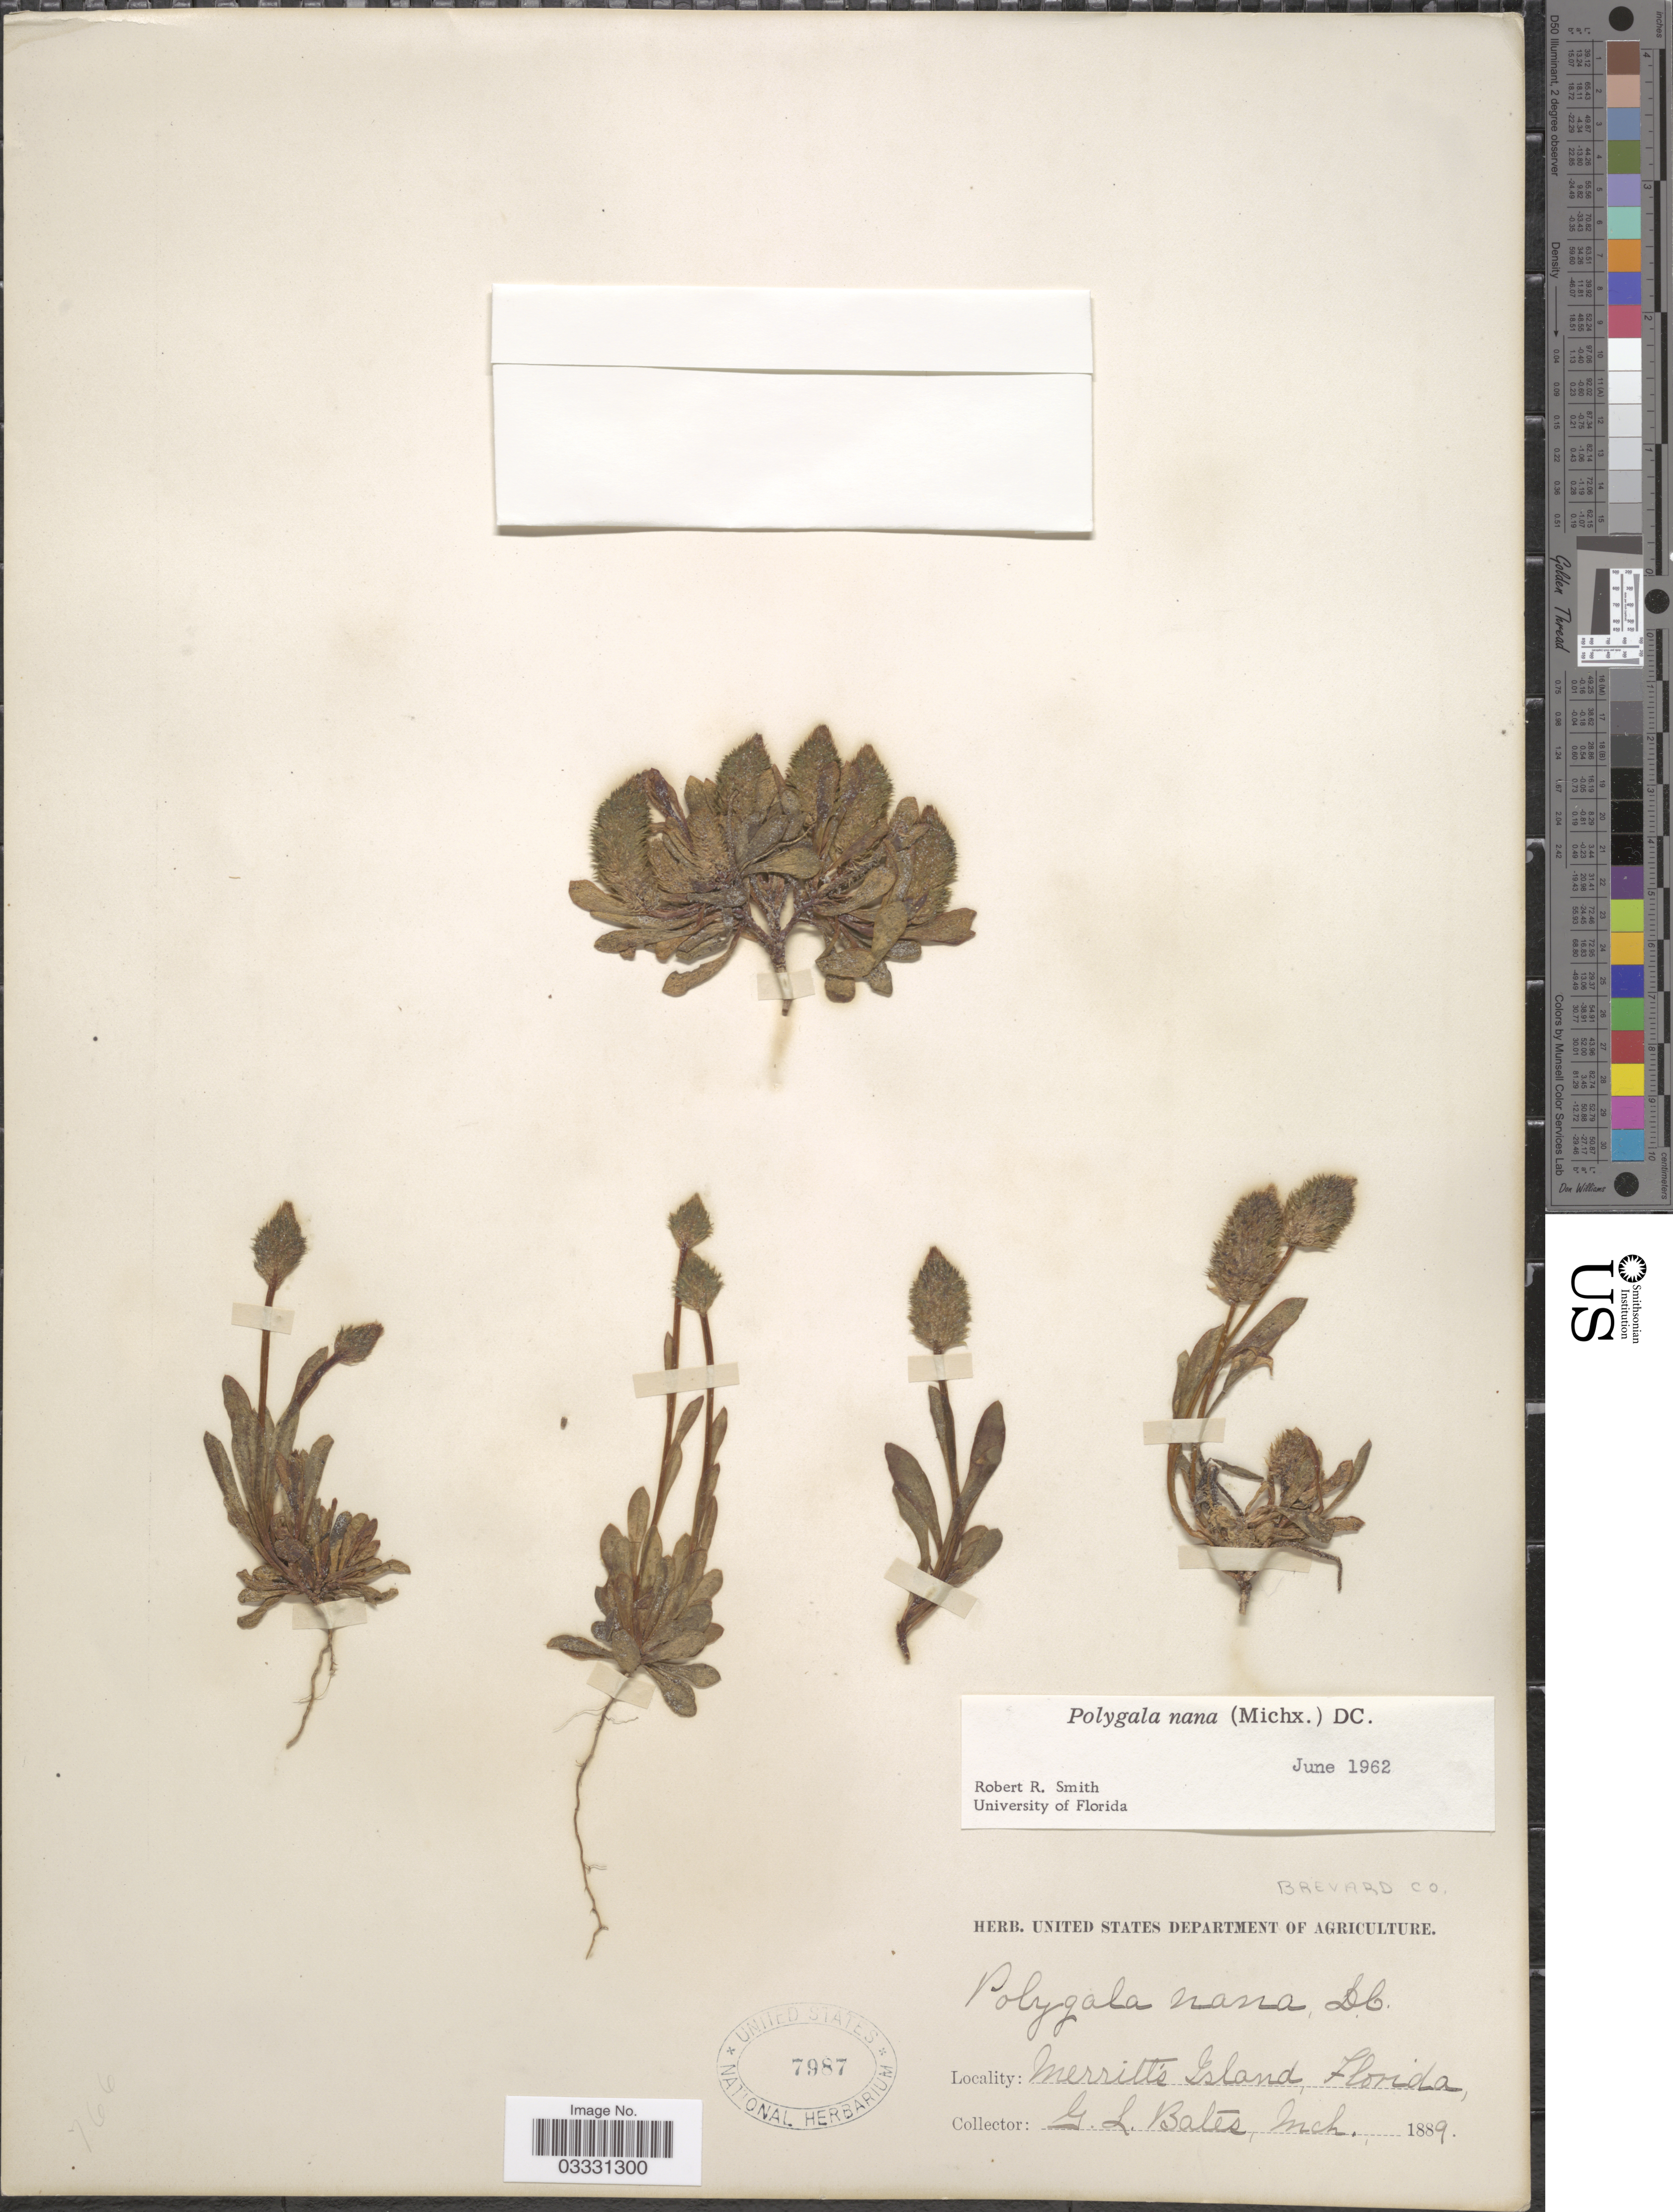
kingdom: Plantae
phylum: Tracheophyta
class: Magnoliopsida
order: Fabales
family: Polygalaceae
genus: Polygala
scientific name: Polygala nana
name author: (Michx.) DC.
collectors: G. Bates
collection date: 1889-03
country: United States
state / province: Florida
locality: Brevard Co. Merritt's Island.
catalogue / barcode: US 7987